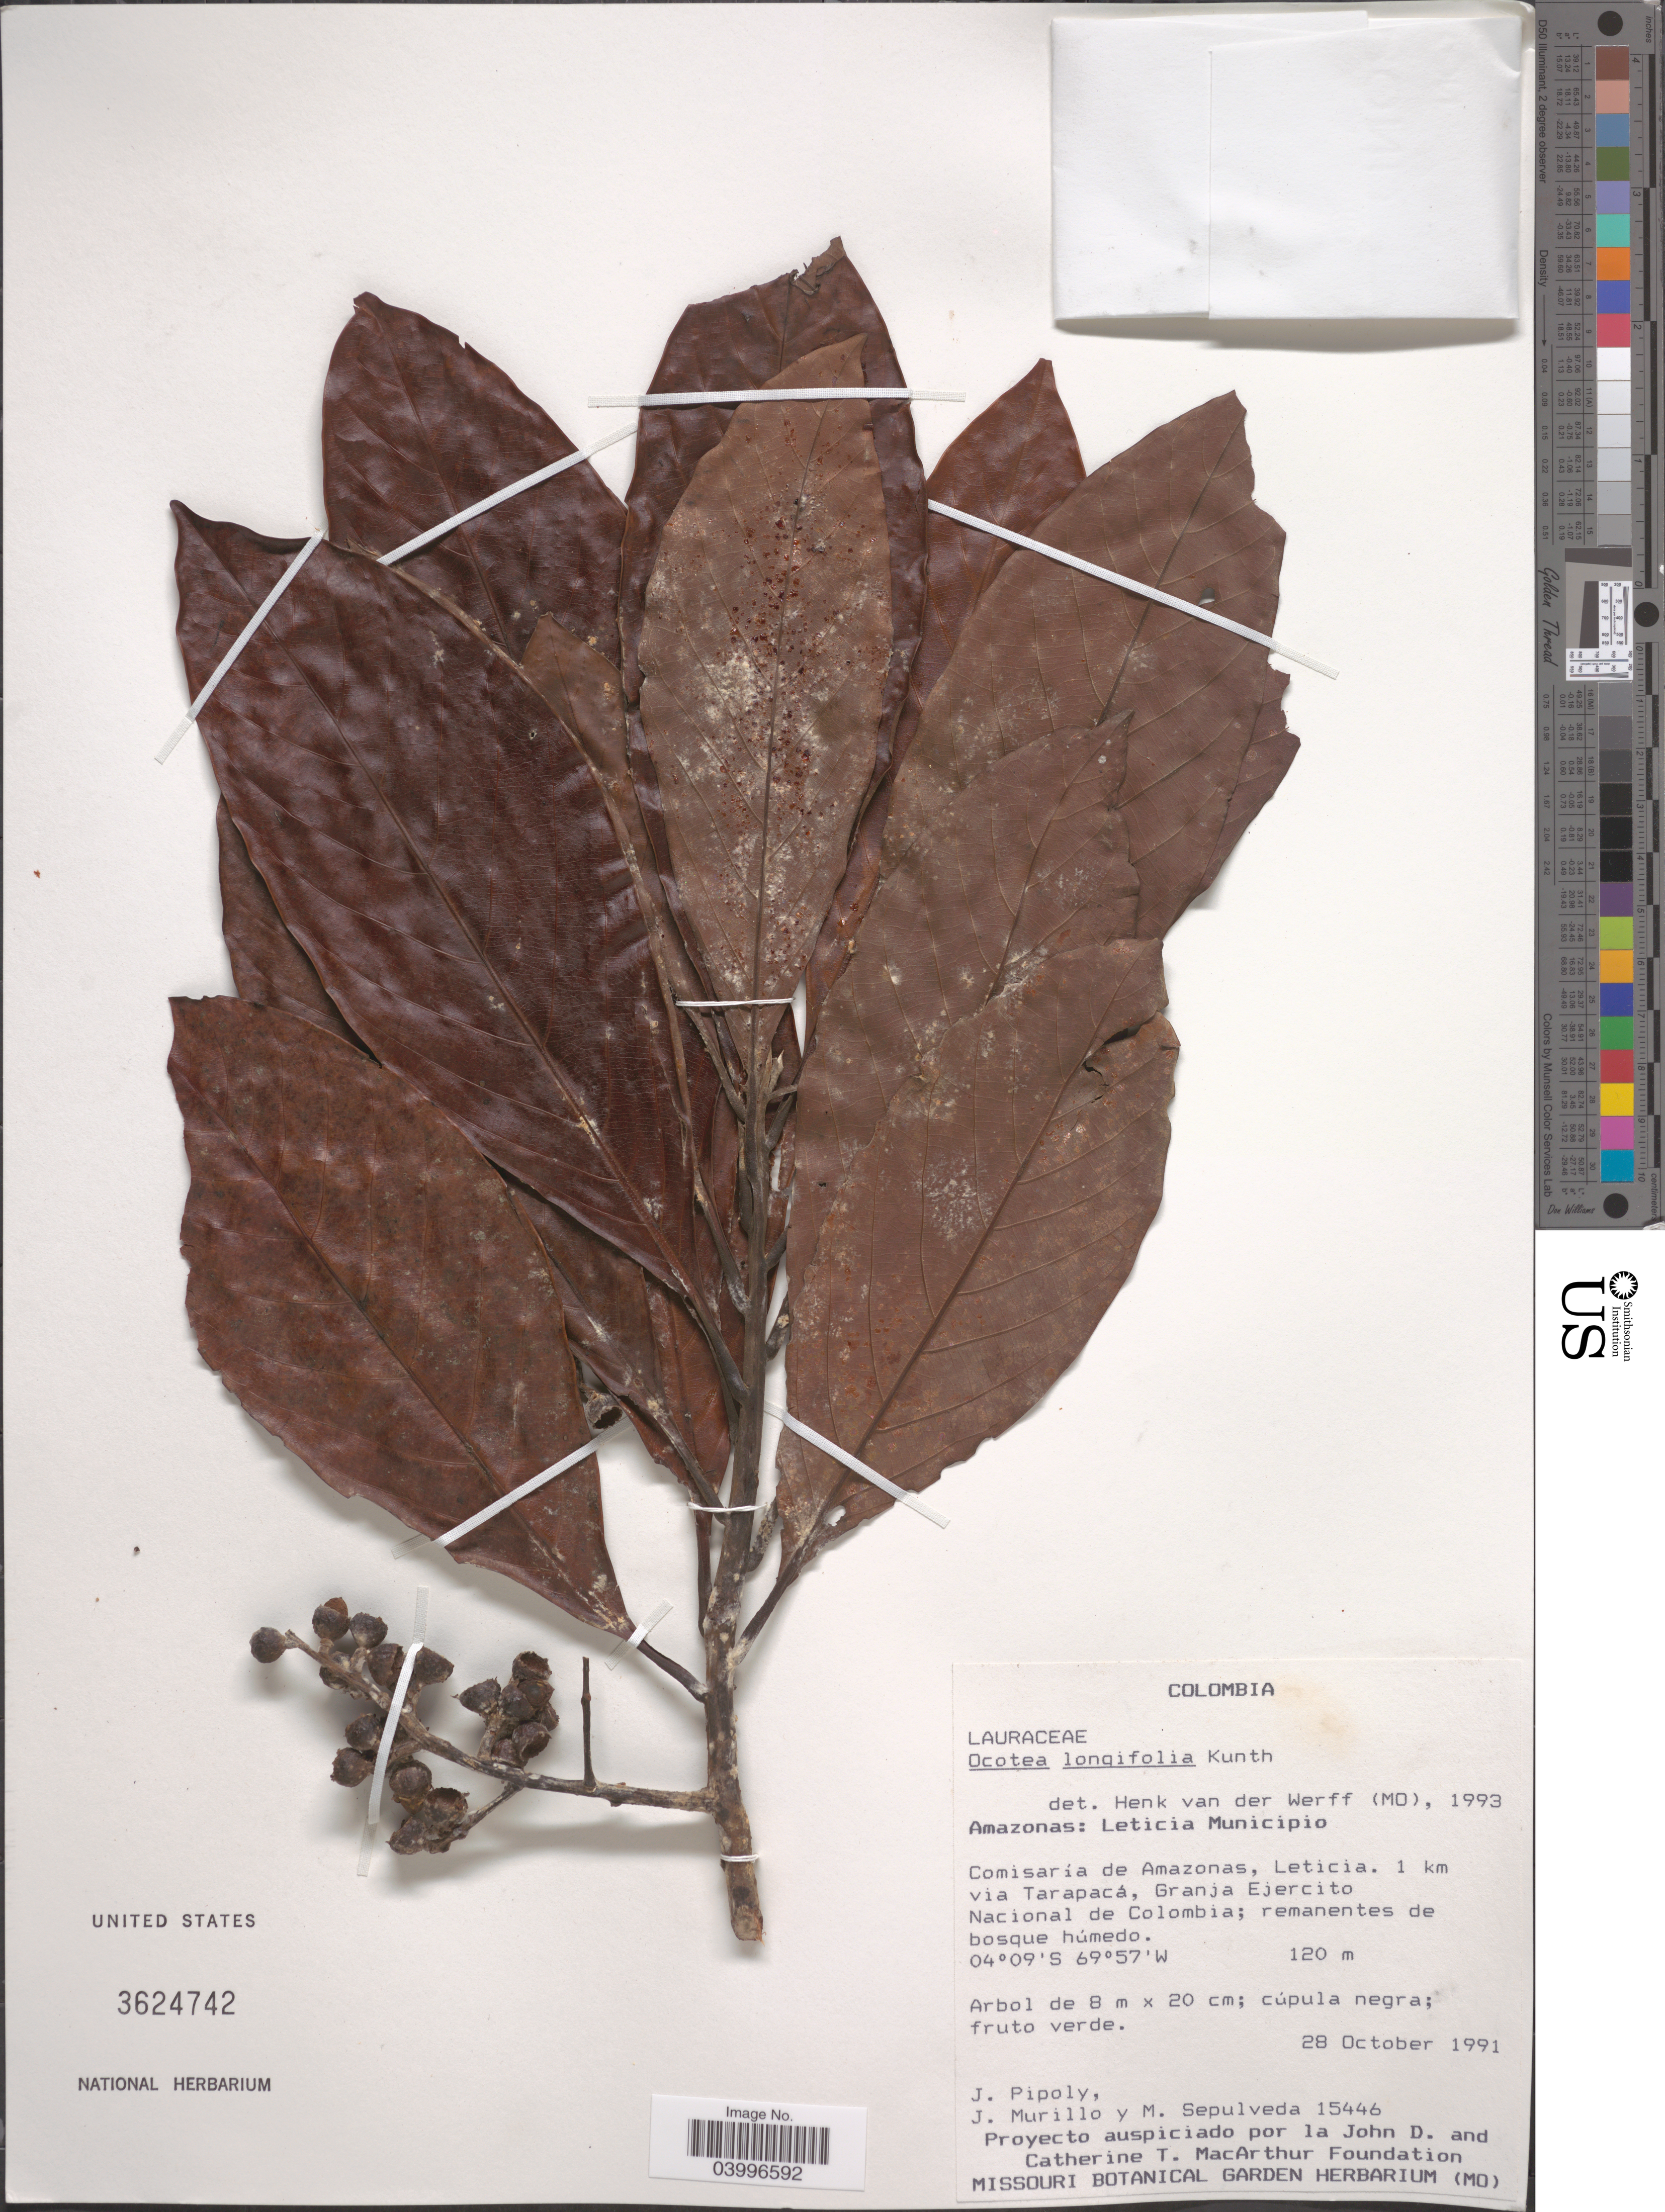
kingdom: Plantae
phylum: Tracheophyta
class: Magnoliopsida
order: Laurales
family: Lauraceae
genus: Ocotea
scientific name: Ocotea longifolia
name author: Kunth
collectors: J. J. Pipoly, J. C. Murillo-A. & M. Sepulveda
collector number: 15446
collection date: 1991-10-28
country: Colombia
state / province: Amazônas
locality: Leticia Municipio. Comisaría de Amazonas, Leticia. 1 km via Tarapacá, Granja Ejercito. Nacional de Colombia.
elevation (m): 120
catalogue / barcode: US 3624742